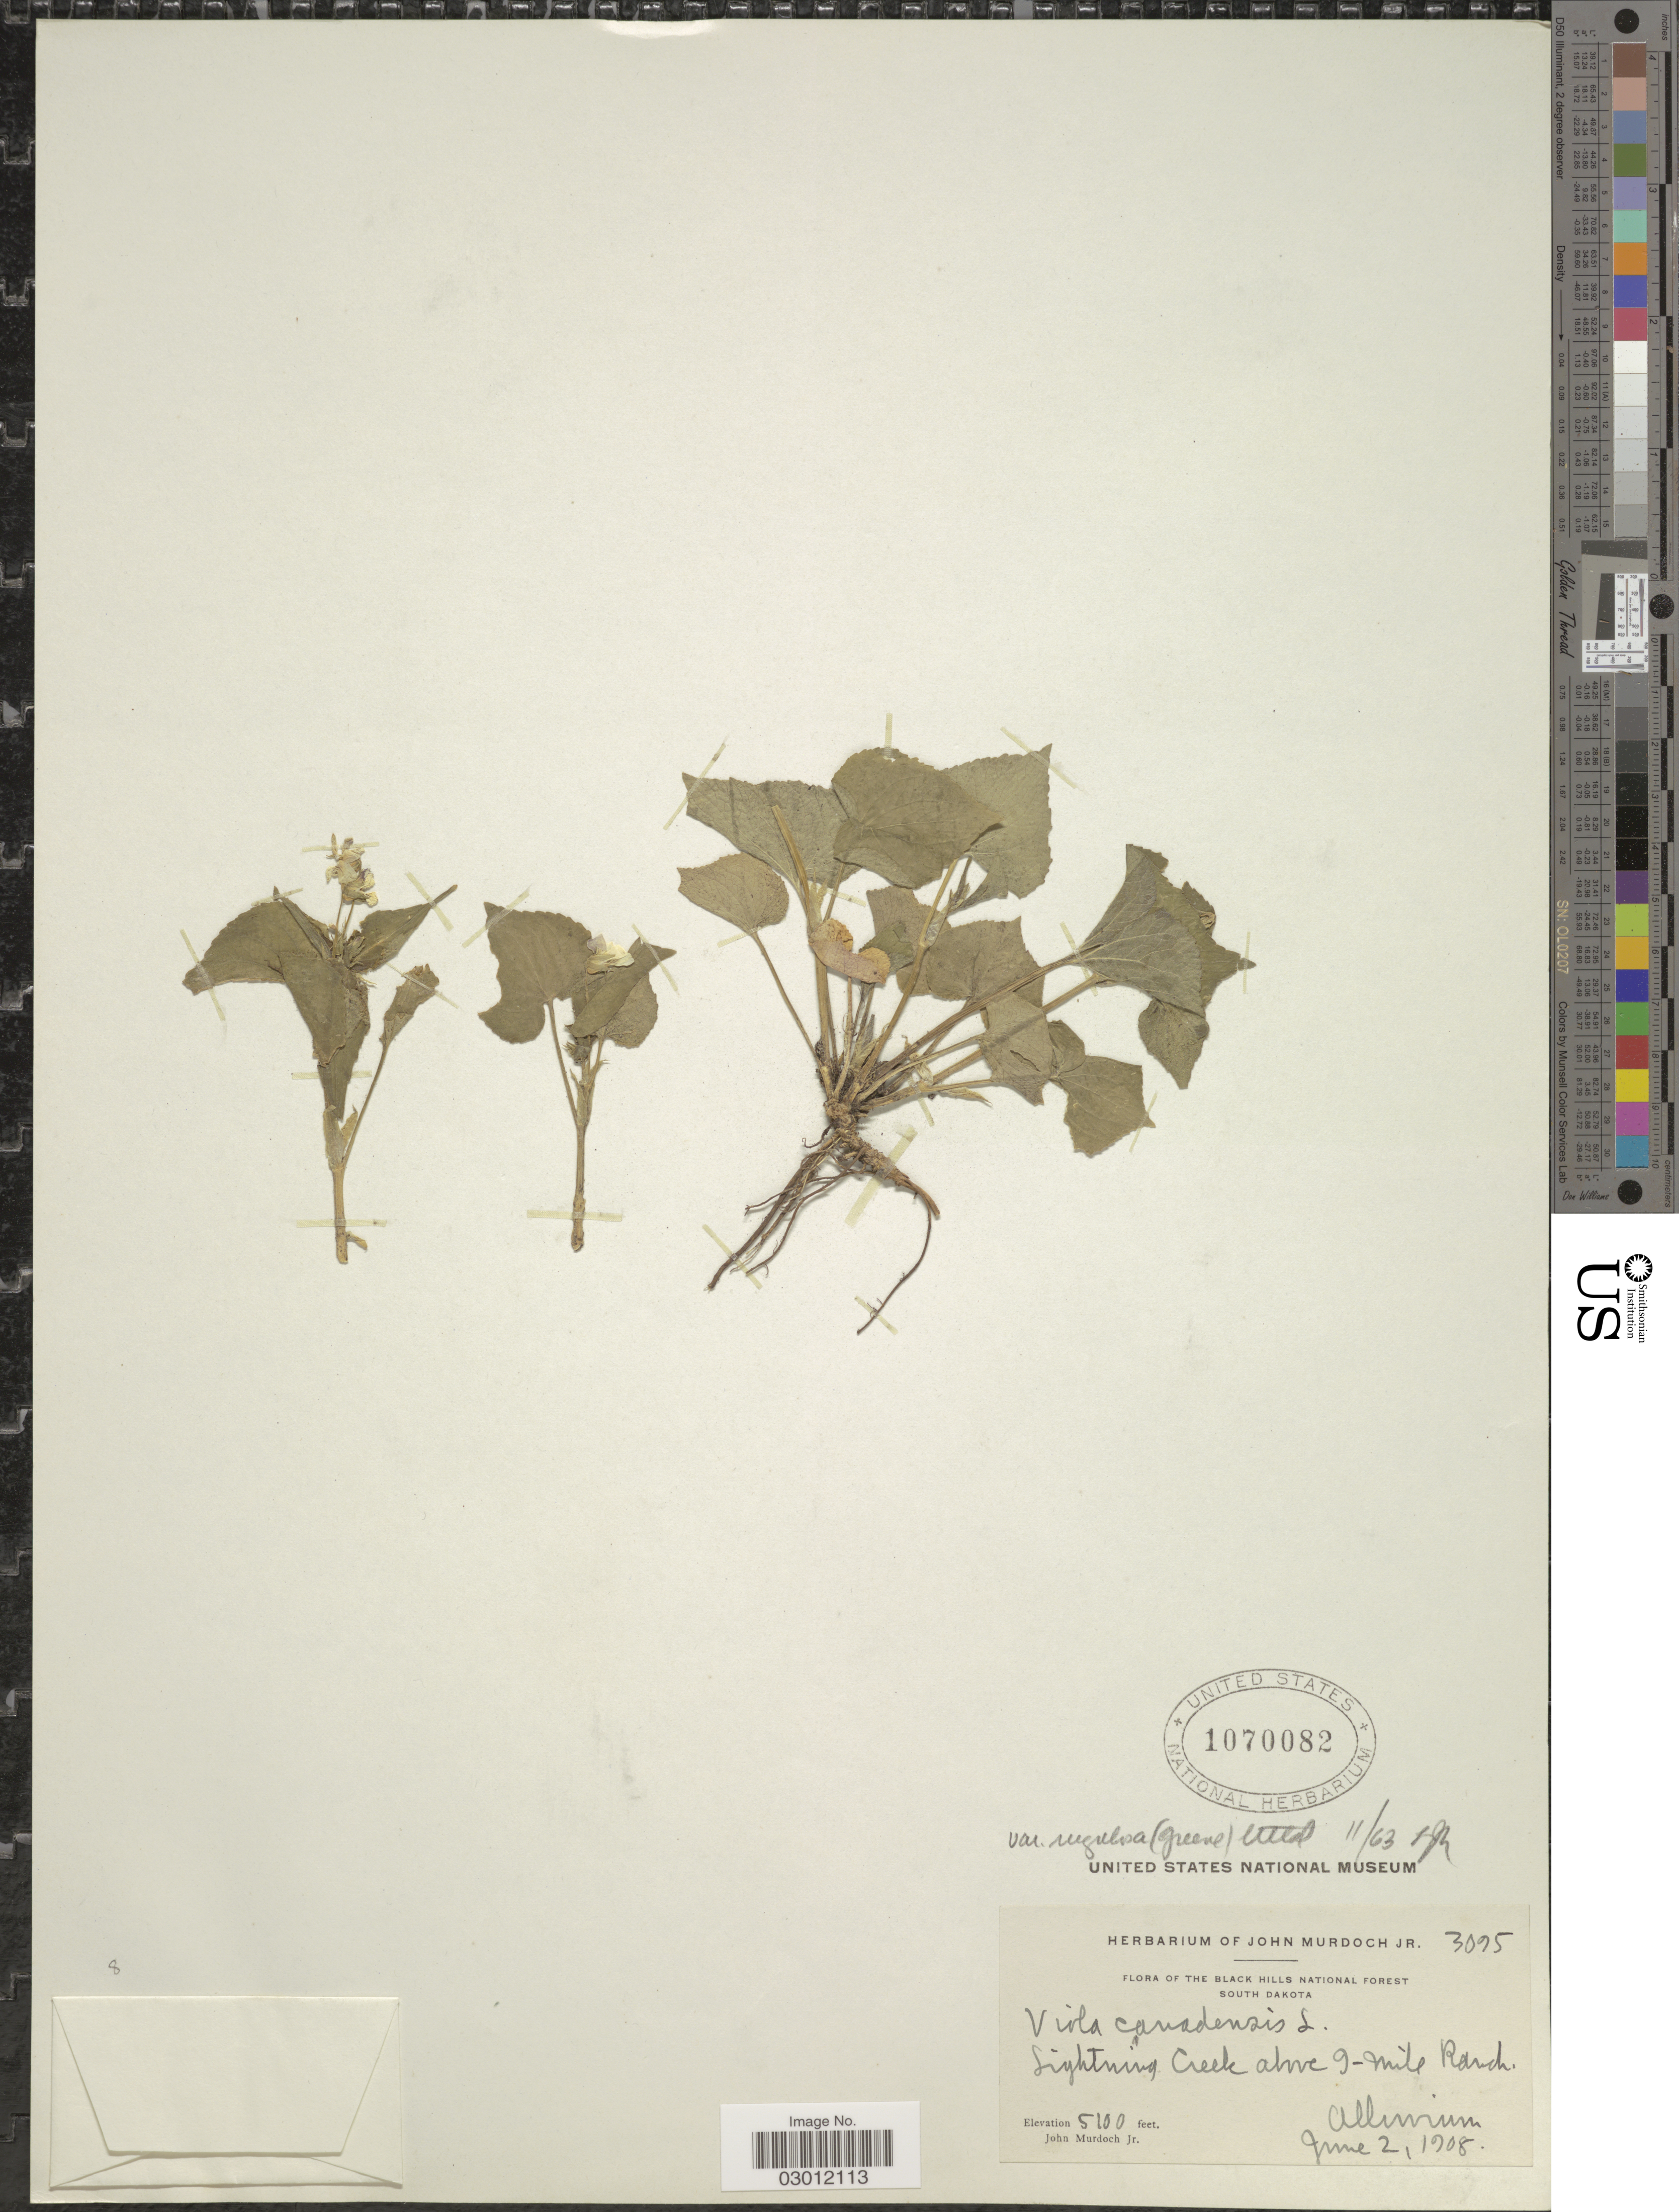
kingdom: Plantae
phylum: Tracheophyta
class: Magnoliopsida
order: Malpighiales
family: Violaceae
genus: Viola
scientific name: Viola canadensis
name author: L.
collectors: J. Murdoch Jr.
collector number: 3095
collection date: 1908-06-02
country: United States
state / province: South Dakota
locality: Black Hills National Forest, South Dakota. Lightning Creek above 9-mile Ranch.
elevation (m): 1554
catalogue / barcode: US 1070082